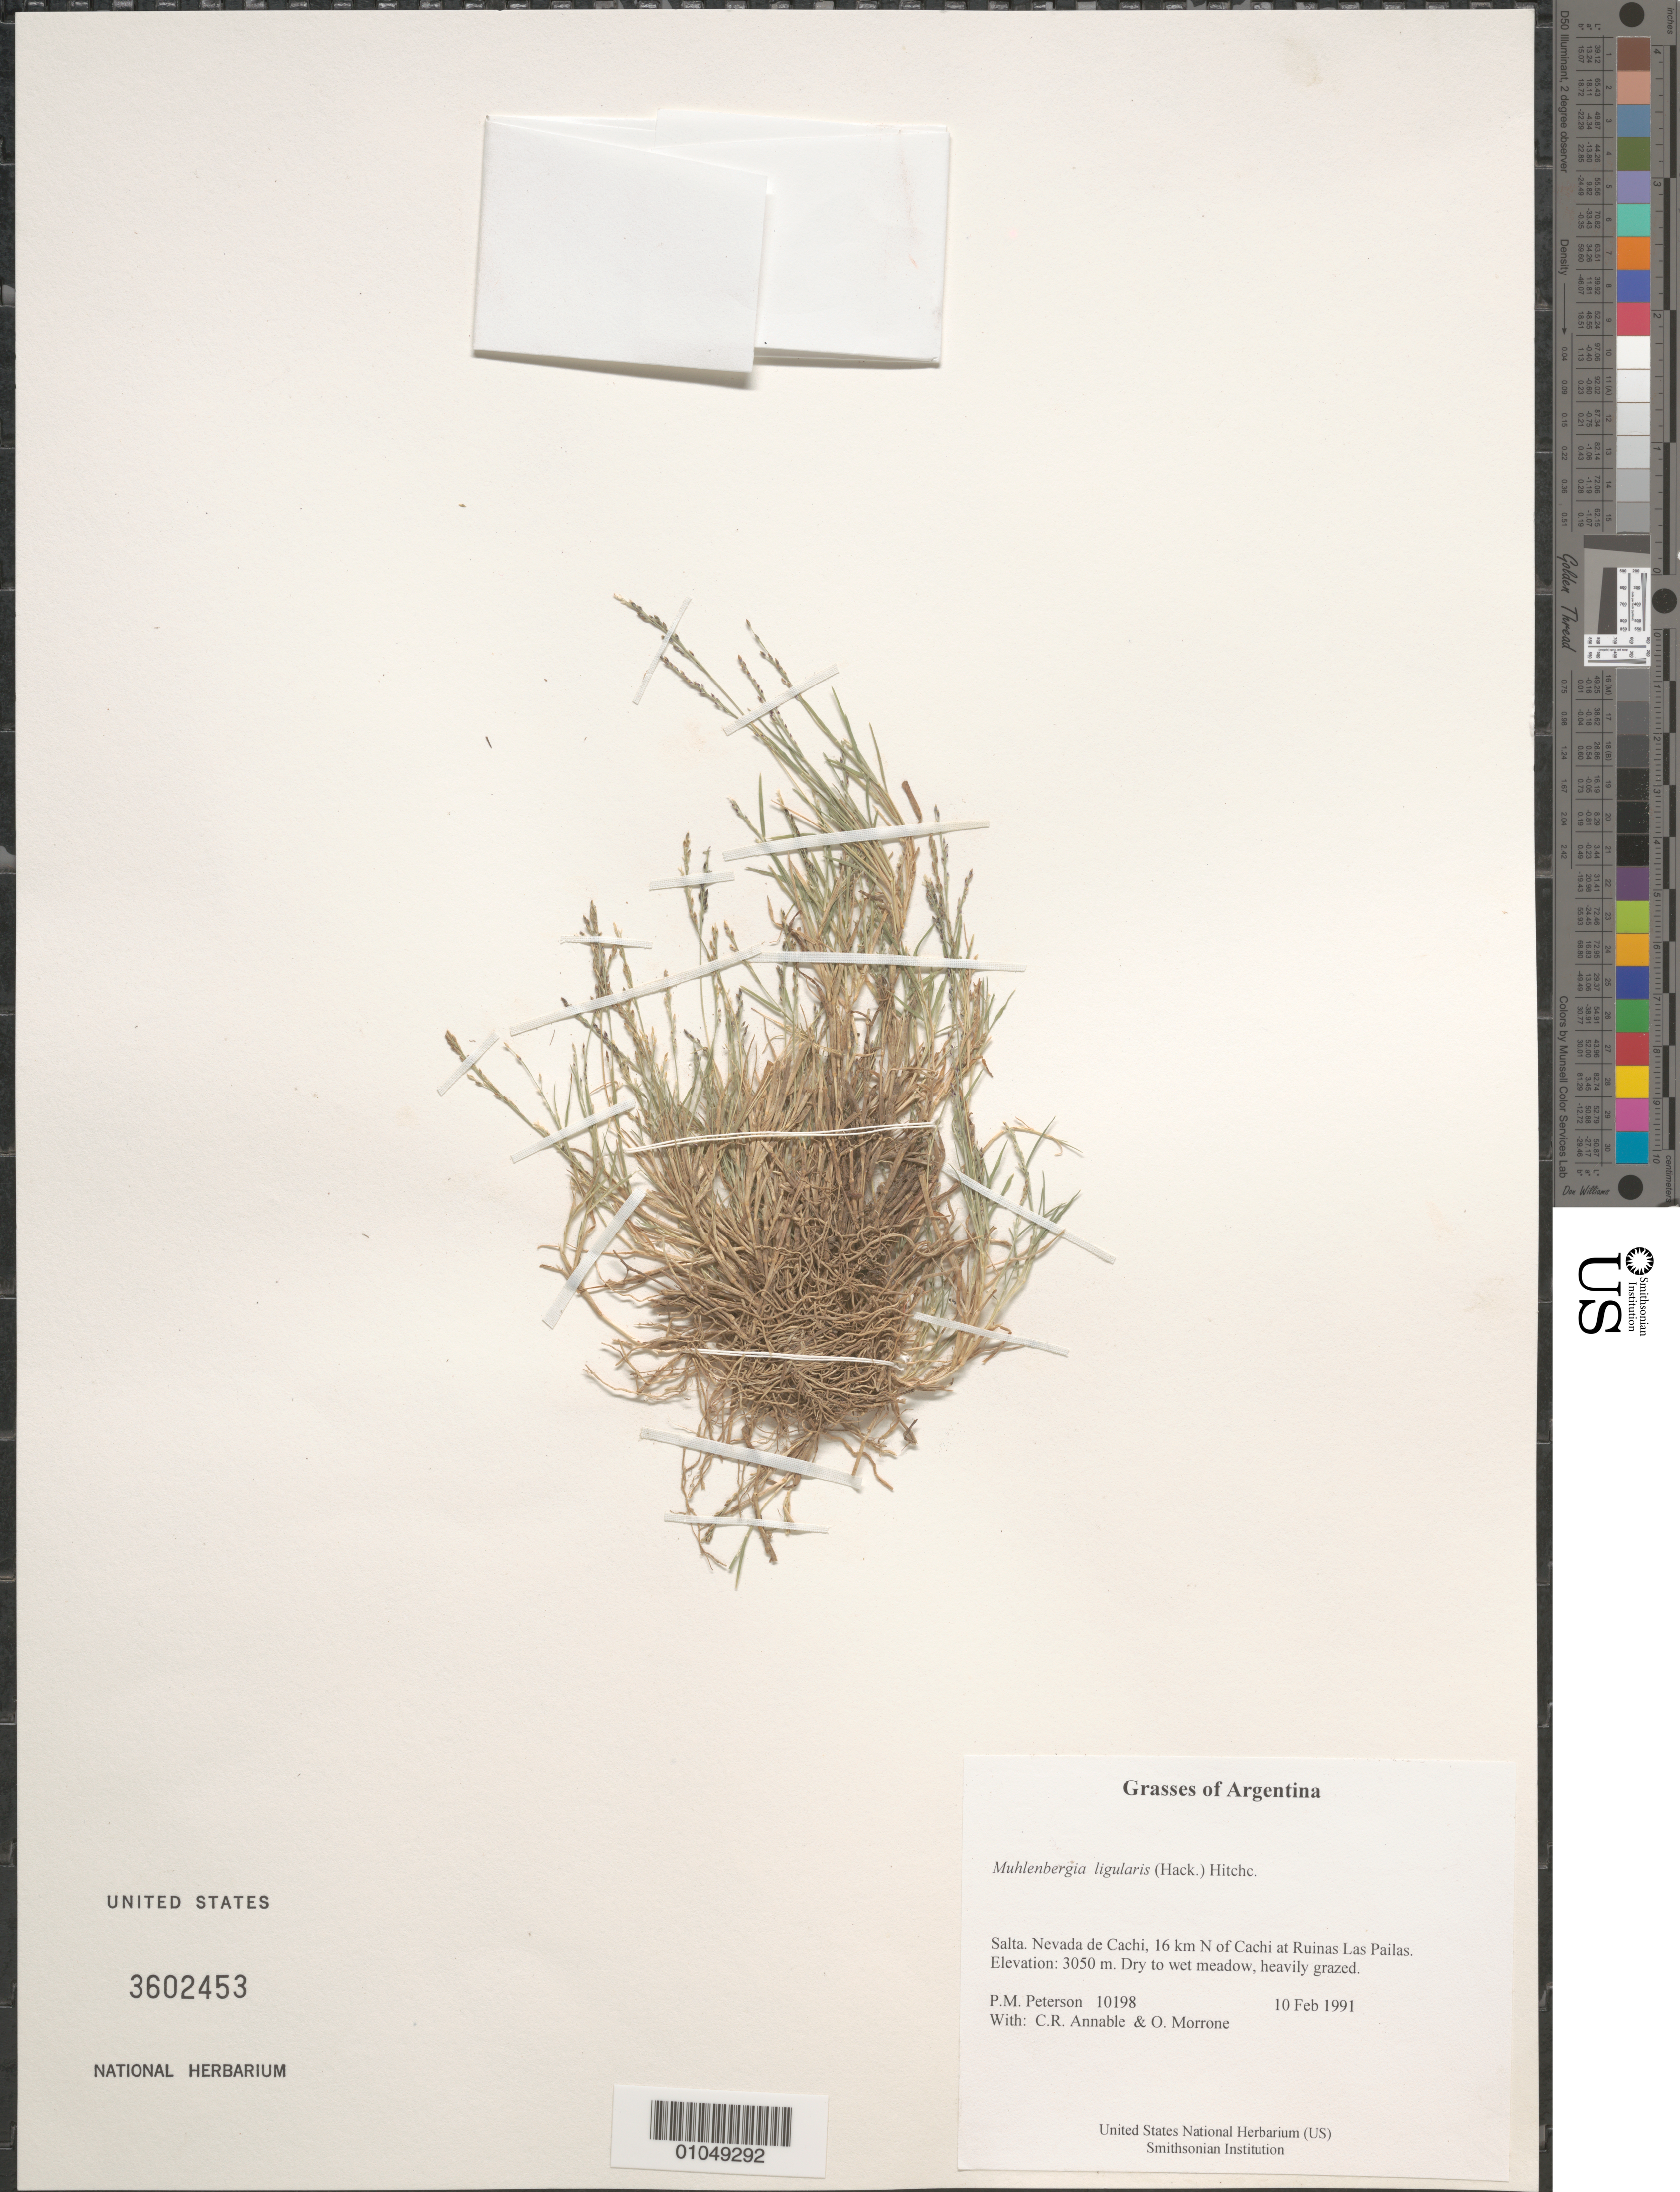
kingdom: Plantae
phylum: Tracheophyta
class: Liliopsida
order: Poales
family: Poaceae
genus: Muhlenbergia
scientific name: Muhlenbergia ligularis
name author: (Hack.) Hitchc.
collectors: P. M. Peterson, C. R. Annable & O. N. Morrone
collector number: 10198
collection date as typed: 10 Feb 1991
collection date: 1991-02-10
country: Argentina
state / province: Salta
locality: Nevada de Cachi, 16 km N of Cachi at Ruinas Las Pailas.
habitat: Dry to wet meadow, heavily grazed.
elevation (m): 3050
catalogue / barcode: US 3602453